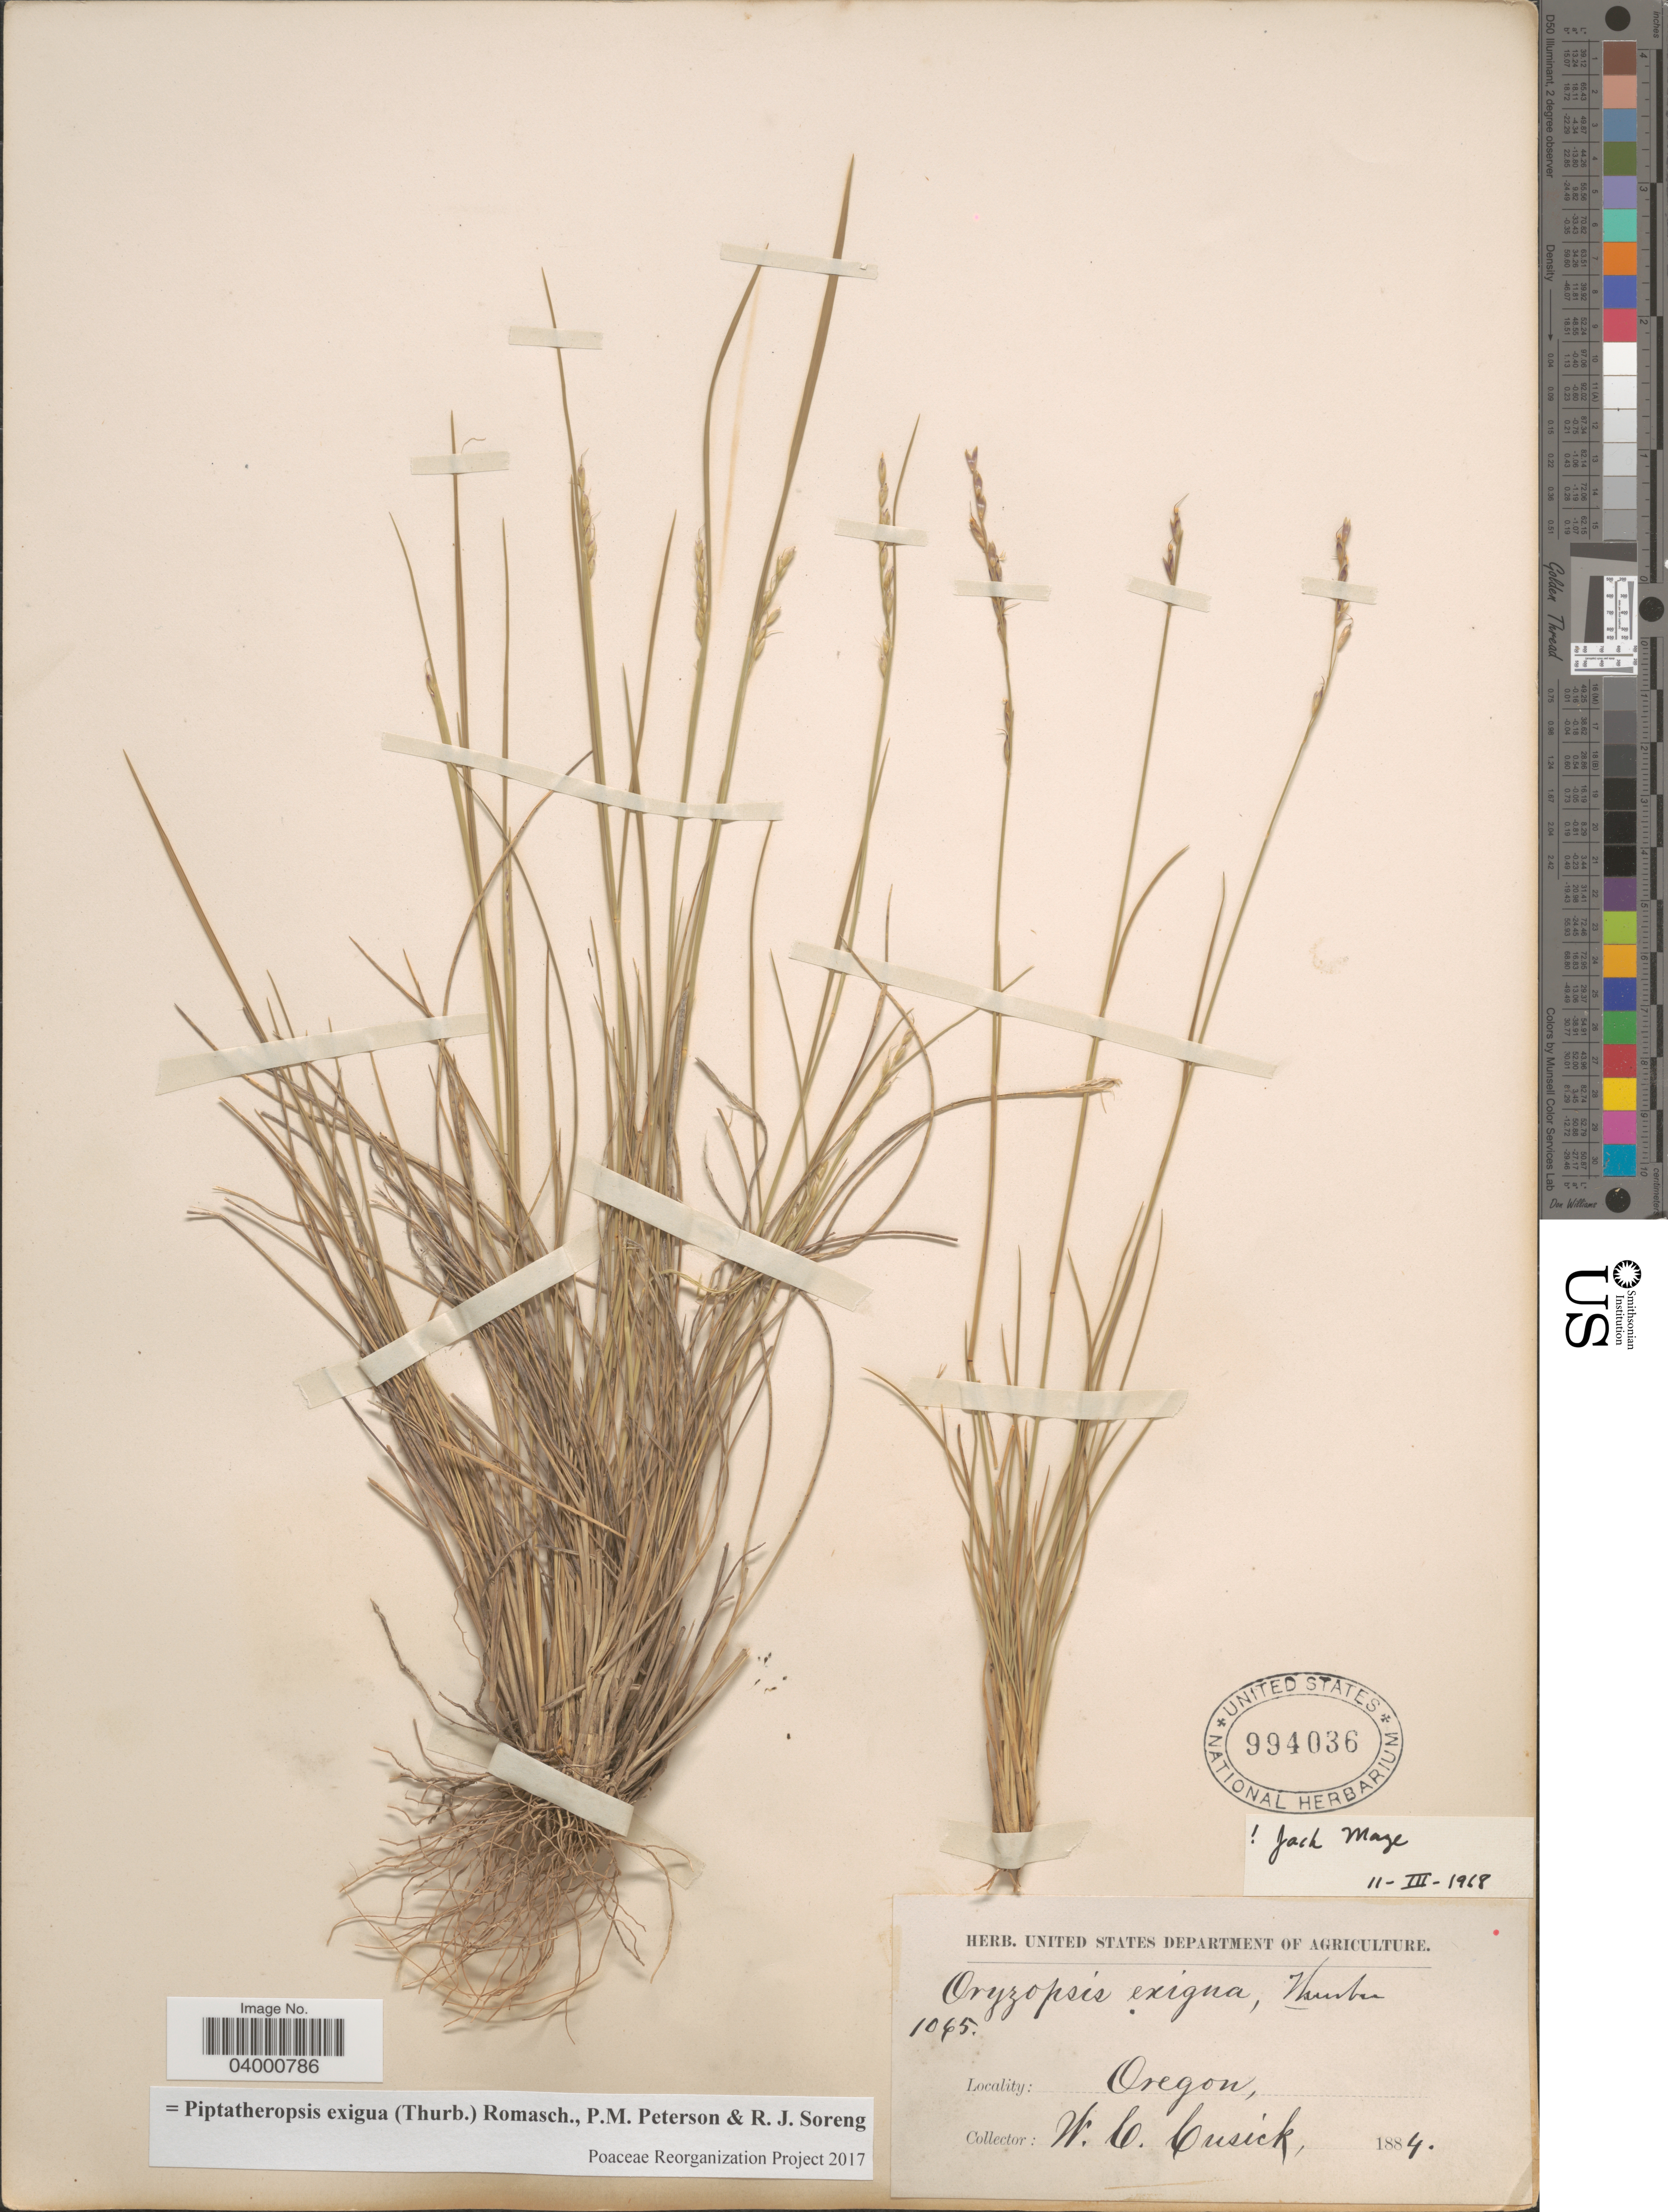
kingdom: Plantae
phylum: Tracheophyta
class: Liliopsida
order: Poales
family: Poaceae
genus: Piptatheropsis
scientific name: Piptatheropsis exigua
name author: (Thurb.) Romasch. et al.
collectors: W. C. Cusick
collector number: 1065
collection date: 1884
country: United States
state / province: Oregon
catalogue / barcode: US 994036